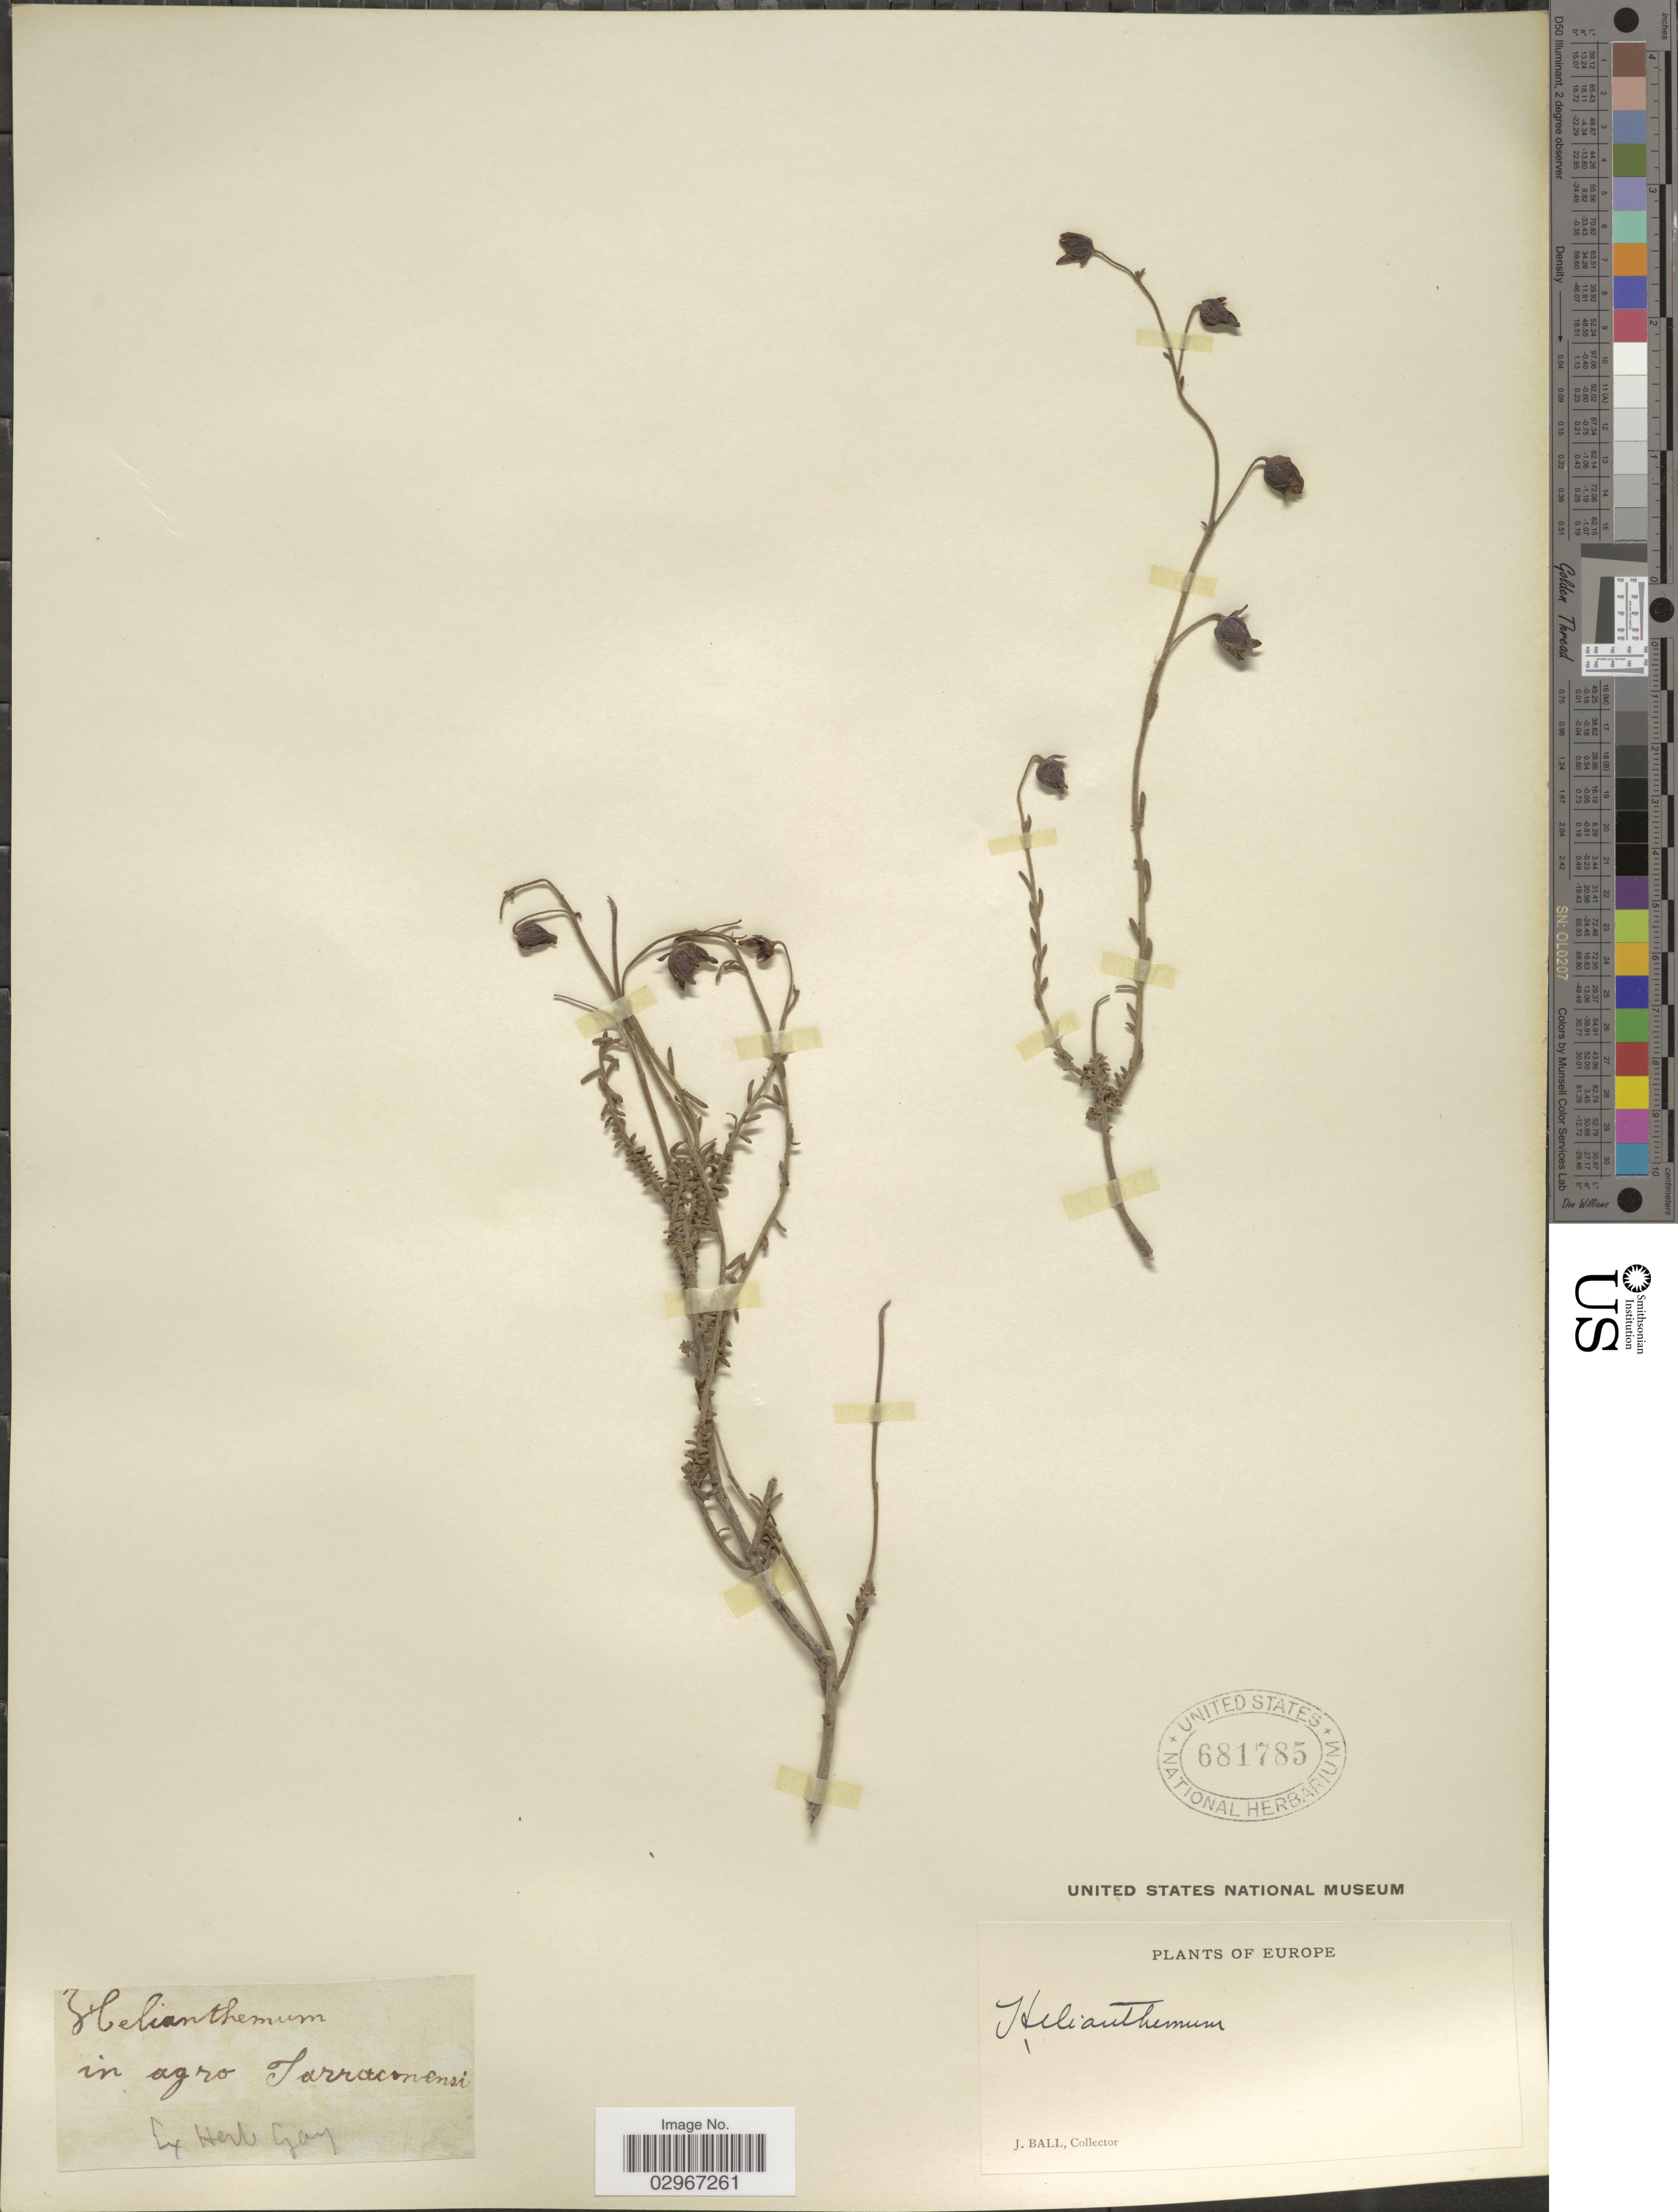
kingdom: Plantae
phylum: Tracheophyta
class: Magnoliopsida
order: Malvales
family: Cistaceae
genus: Helianthemum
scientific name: Helianthemum sp.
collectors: J. Ball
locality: In agro Sarraconensi, Europe.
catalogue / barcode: US 681785